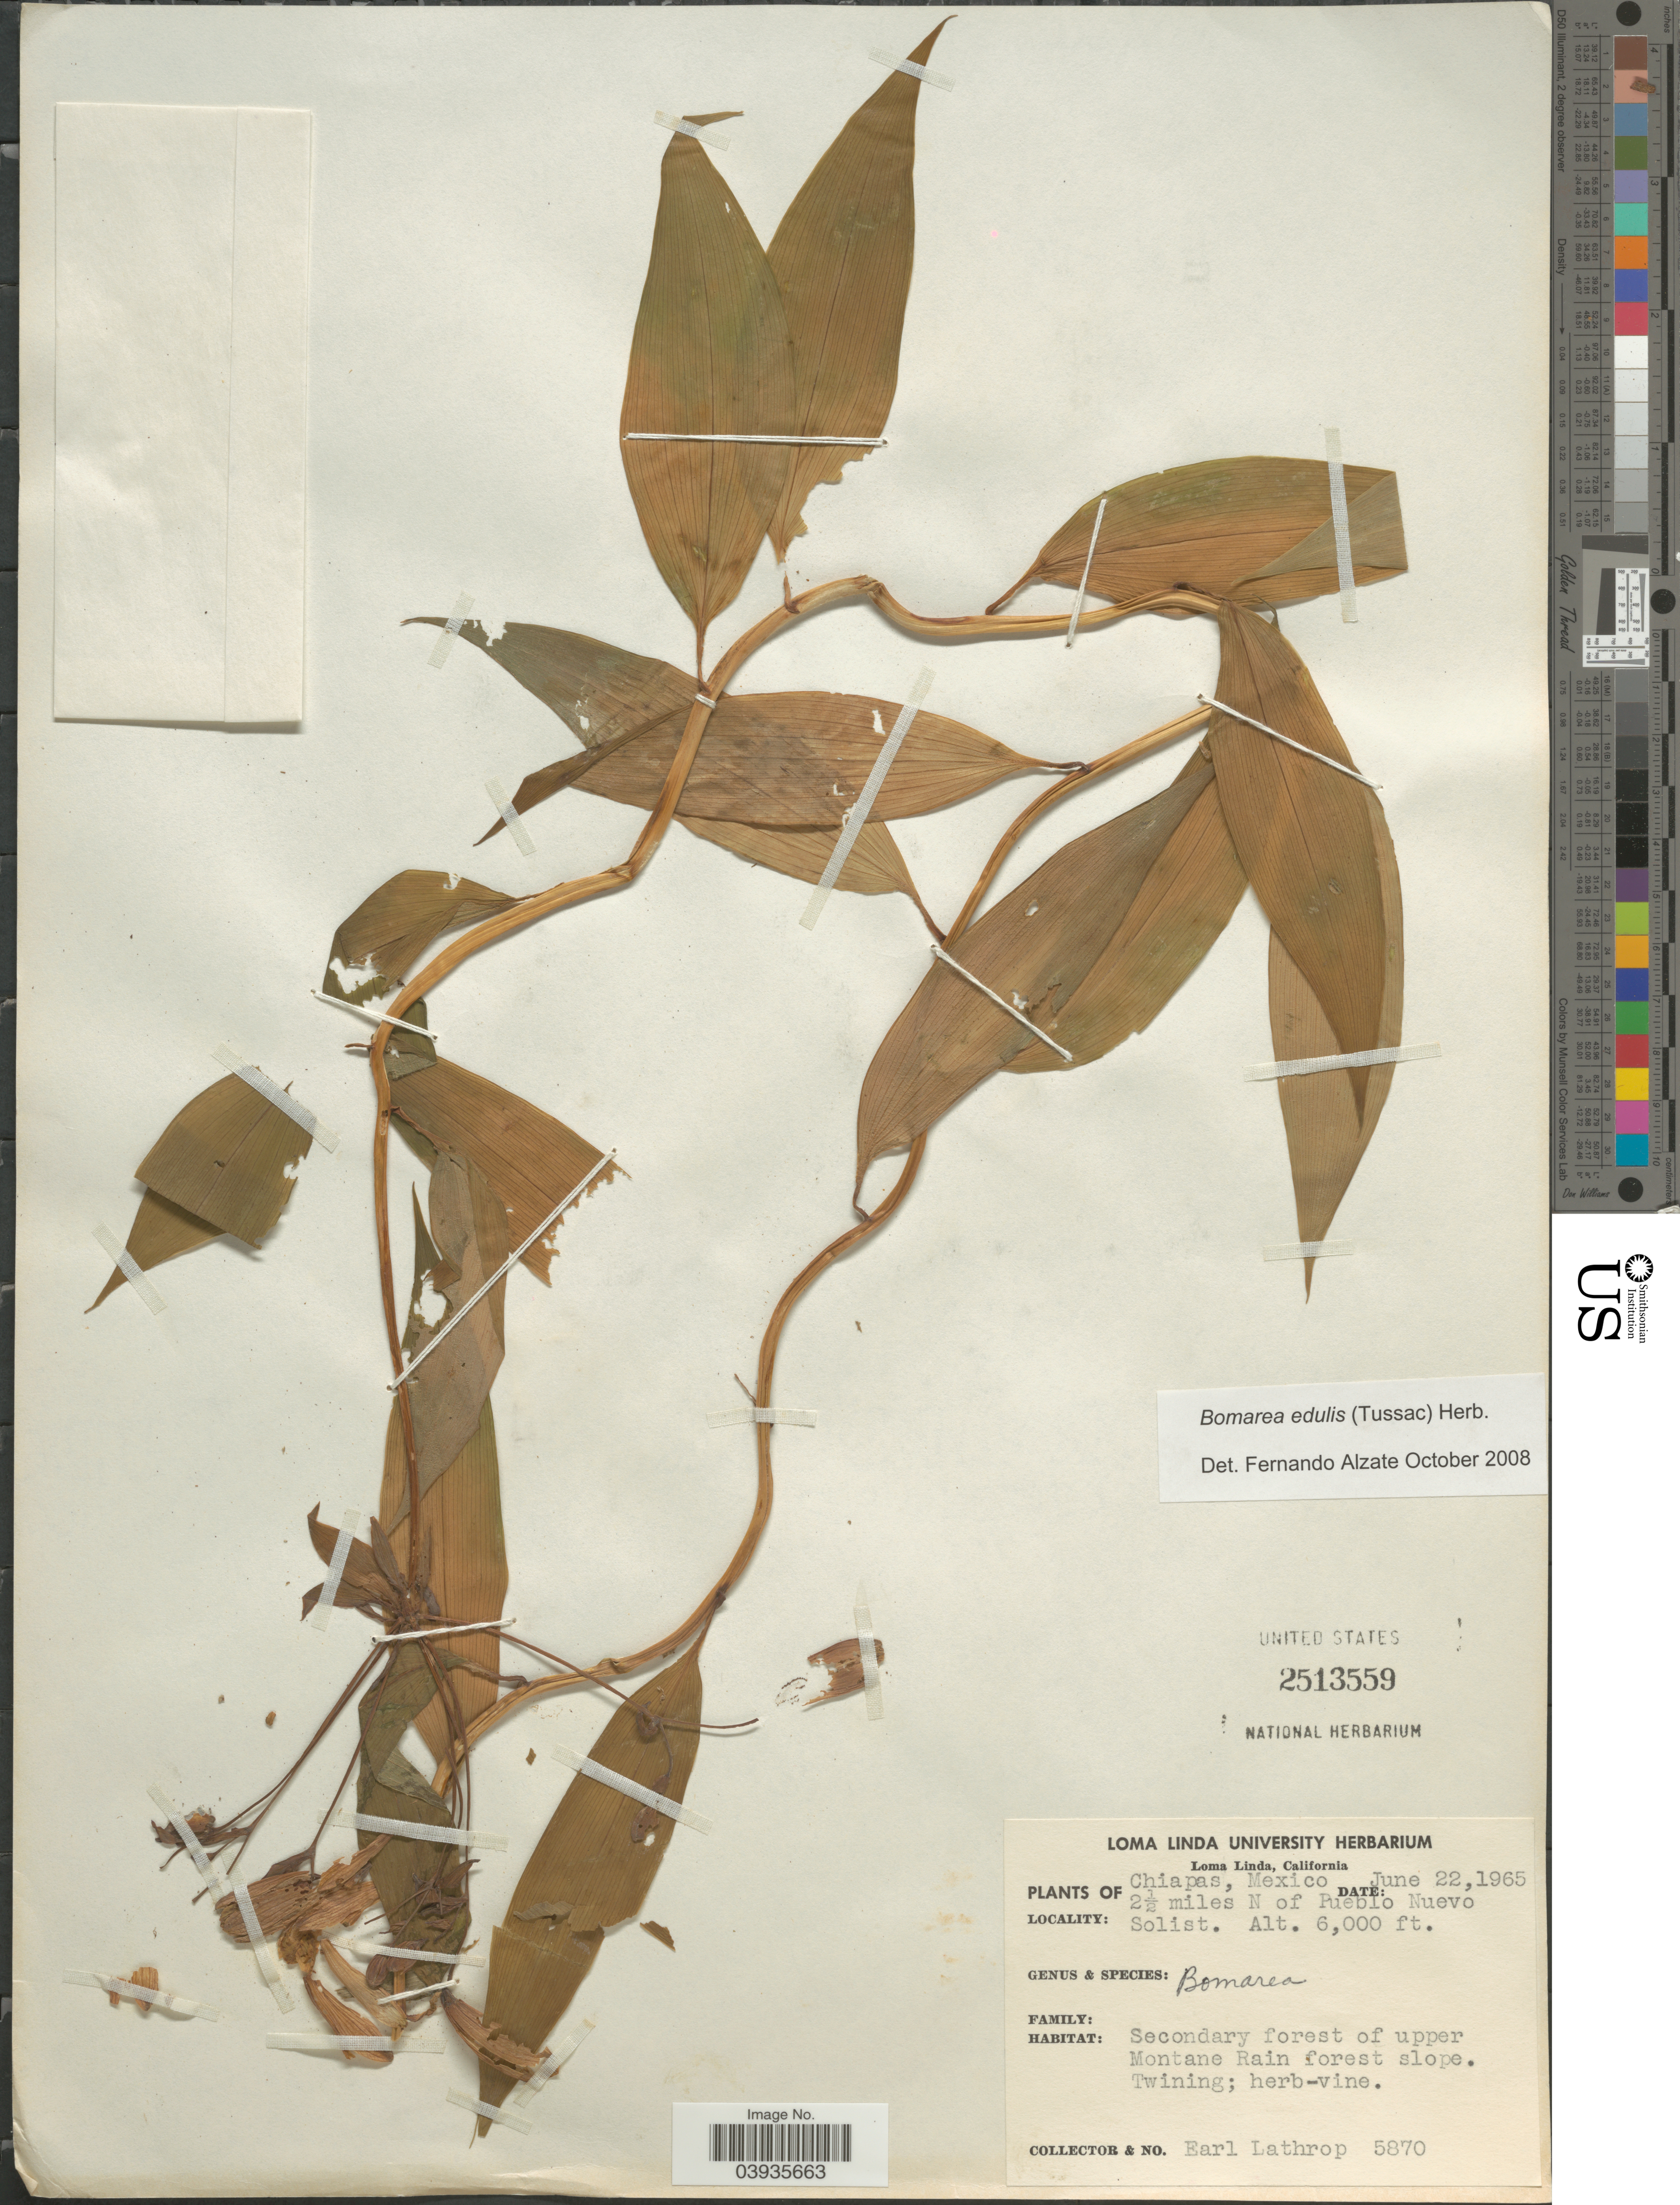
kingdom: Plantae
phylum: Tracheophyta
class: Liliopsida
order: Liliales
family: Alstroemeriaceae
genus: Bomarea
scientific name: Bomarea edulis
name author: (Tussac) Herb.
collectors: E. W. Lathrop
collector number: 5870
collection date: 1965-06-22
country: Mexico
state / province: Chiapas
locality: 2½ miles N of Pueblo Nuevo Solist.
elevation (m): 1829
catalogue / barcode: US 2513559